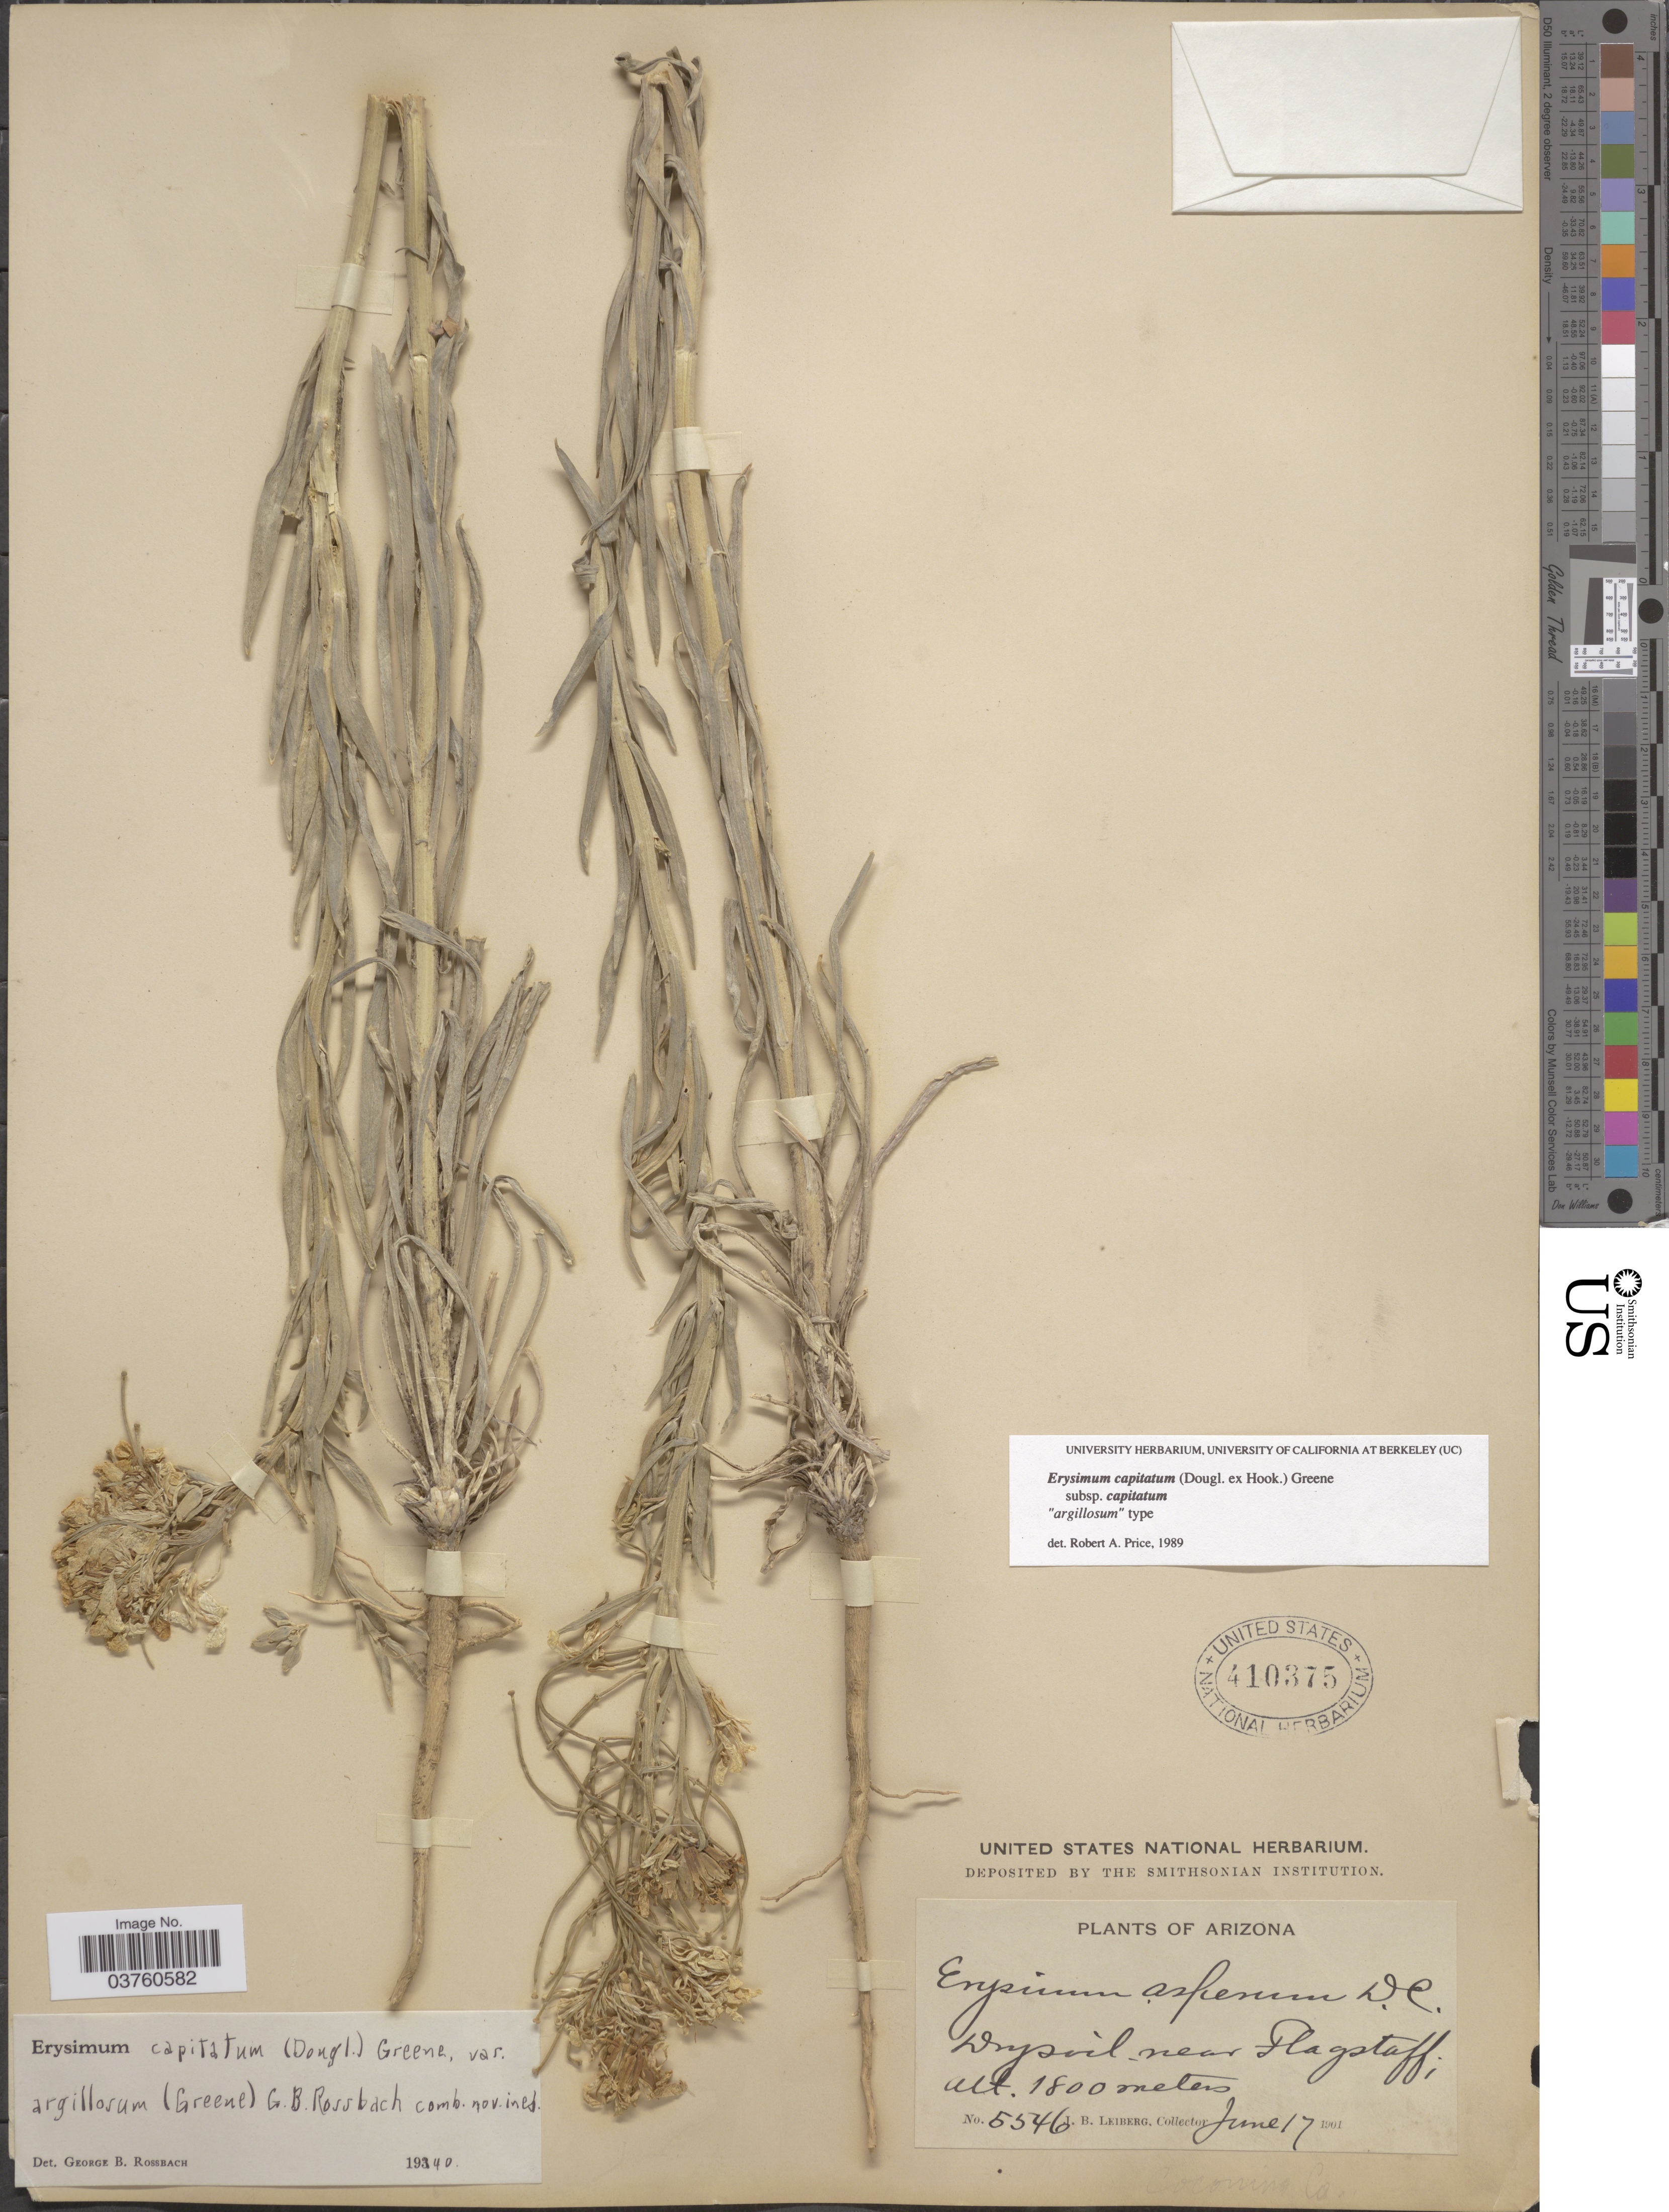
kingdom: Plantae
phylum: Tracheophyta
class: Magnoliopsida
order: Brassicales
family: Brassicaceae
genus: Erysimum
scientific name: Erysimum capitatum subsp. capitatum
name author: (Douglas ex Hook.) Greene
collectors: J. B. Leiberg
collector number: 5546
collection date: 1901-06-17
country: United States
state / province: Arizona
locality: Near Flagstaff. Coconino Co.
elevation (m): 1800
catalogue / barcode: US 410375